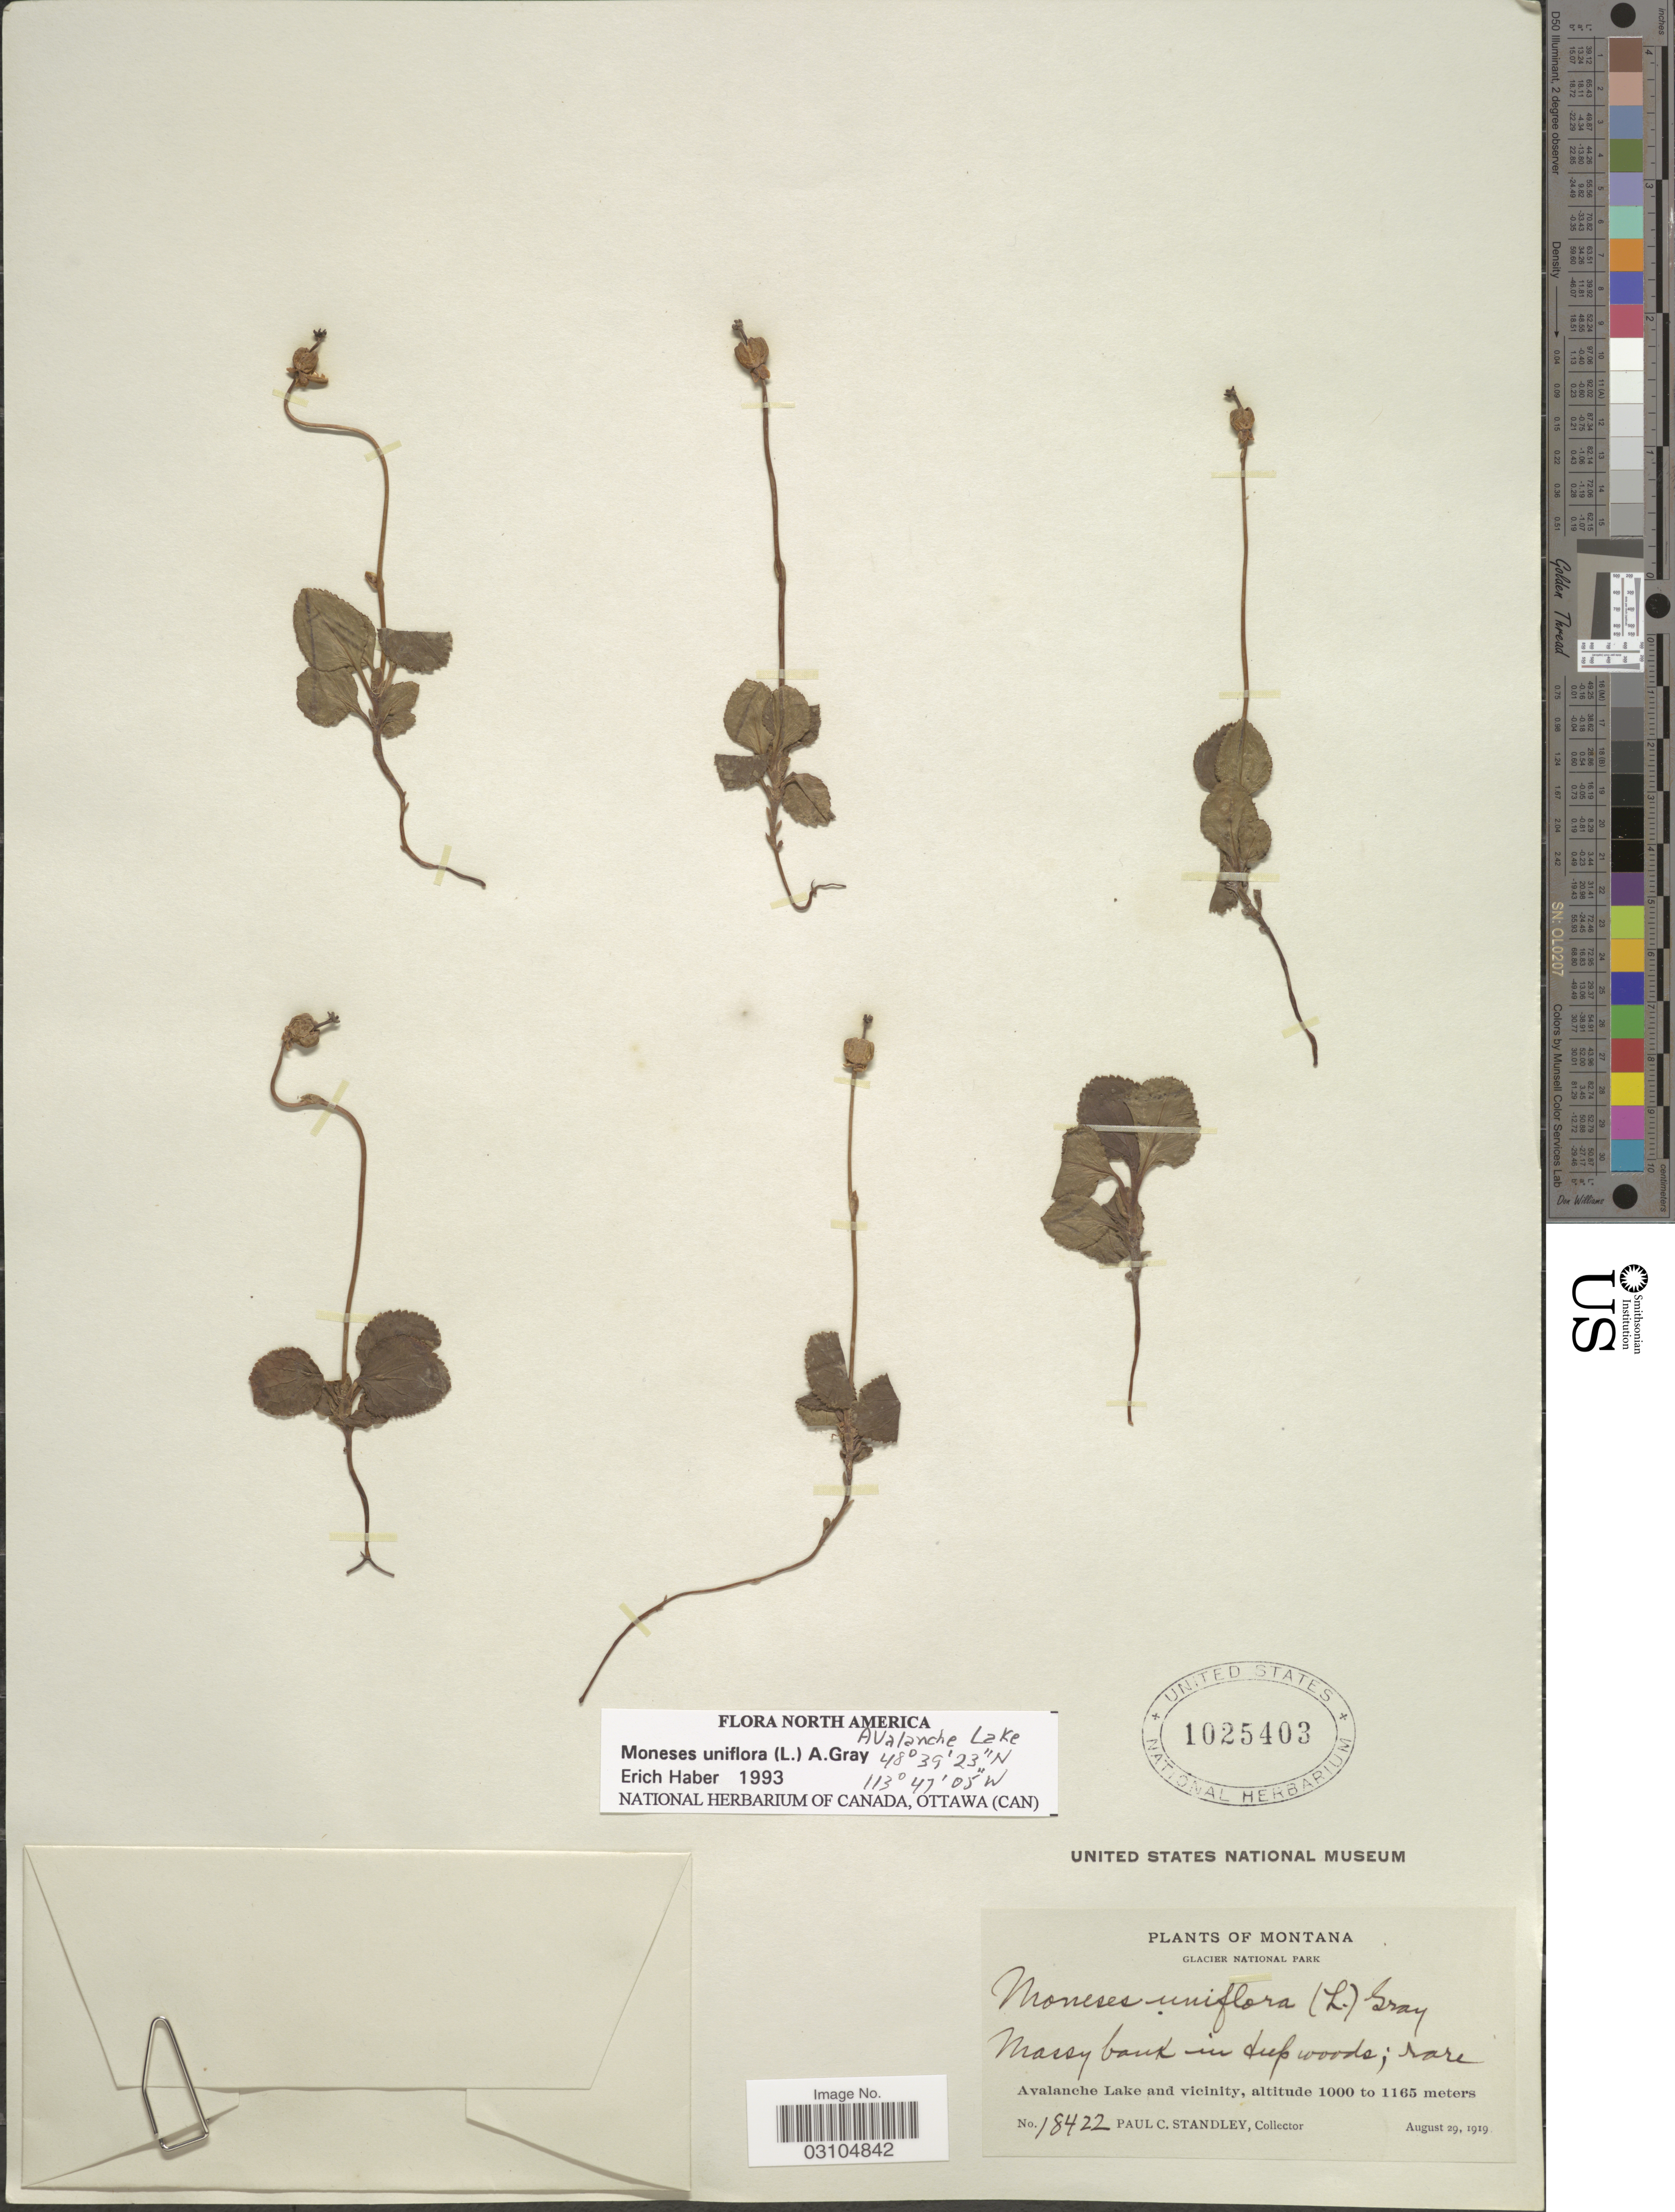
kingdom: Plantae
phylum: Tracheophyta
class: Magnoliopsida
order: Ericales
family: Ericaceae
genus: Moneses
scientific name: Moneses uniflora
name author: (L.) A. Gray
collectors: P. C. Standley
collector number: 18422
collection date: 1919-08-29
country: United States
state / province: Montana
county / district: Glacier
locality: Glacier National Park. Avalanche Lake and vicinity.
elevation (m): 1000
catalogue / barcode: US 1025403